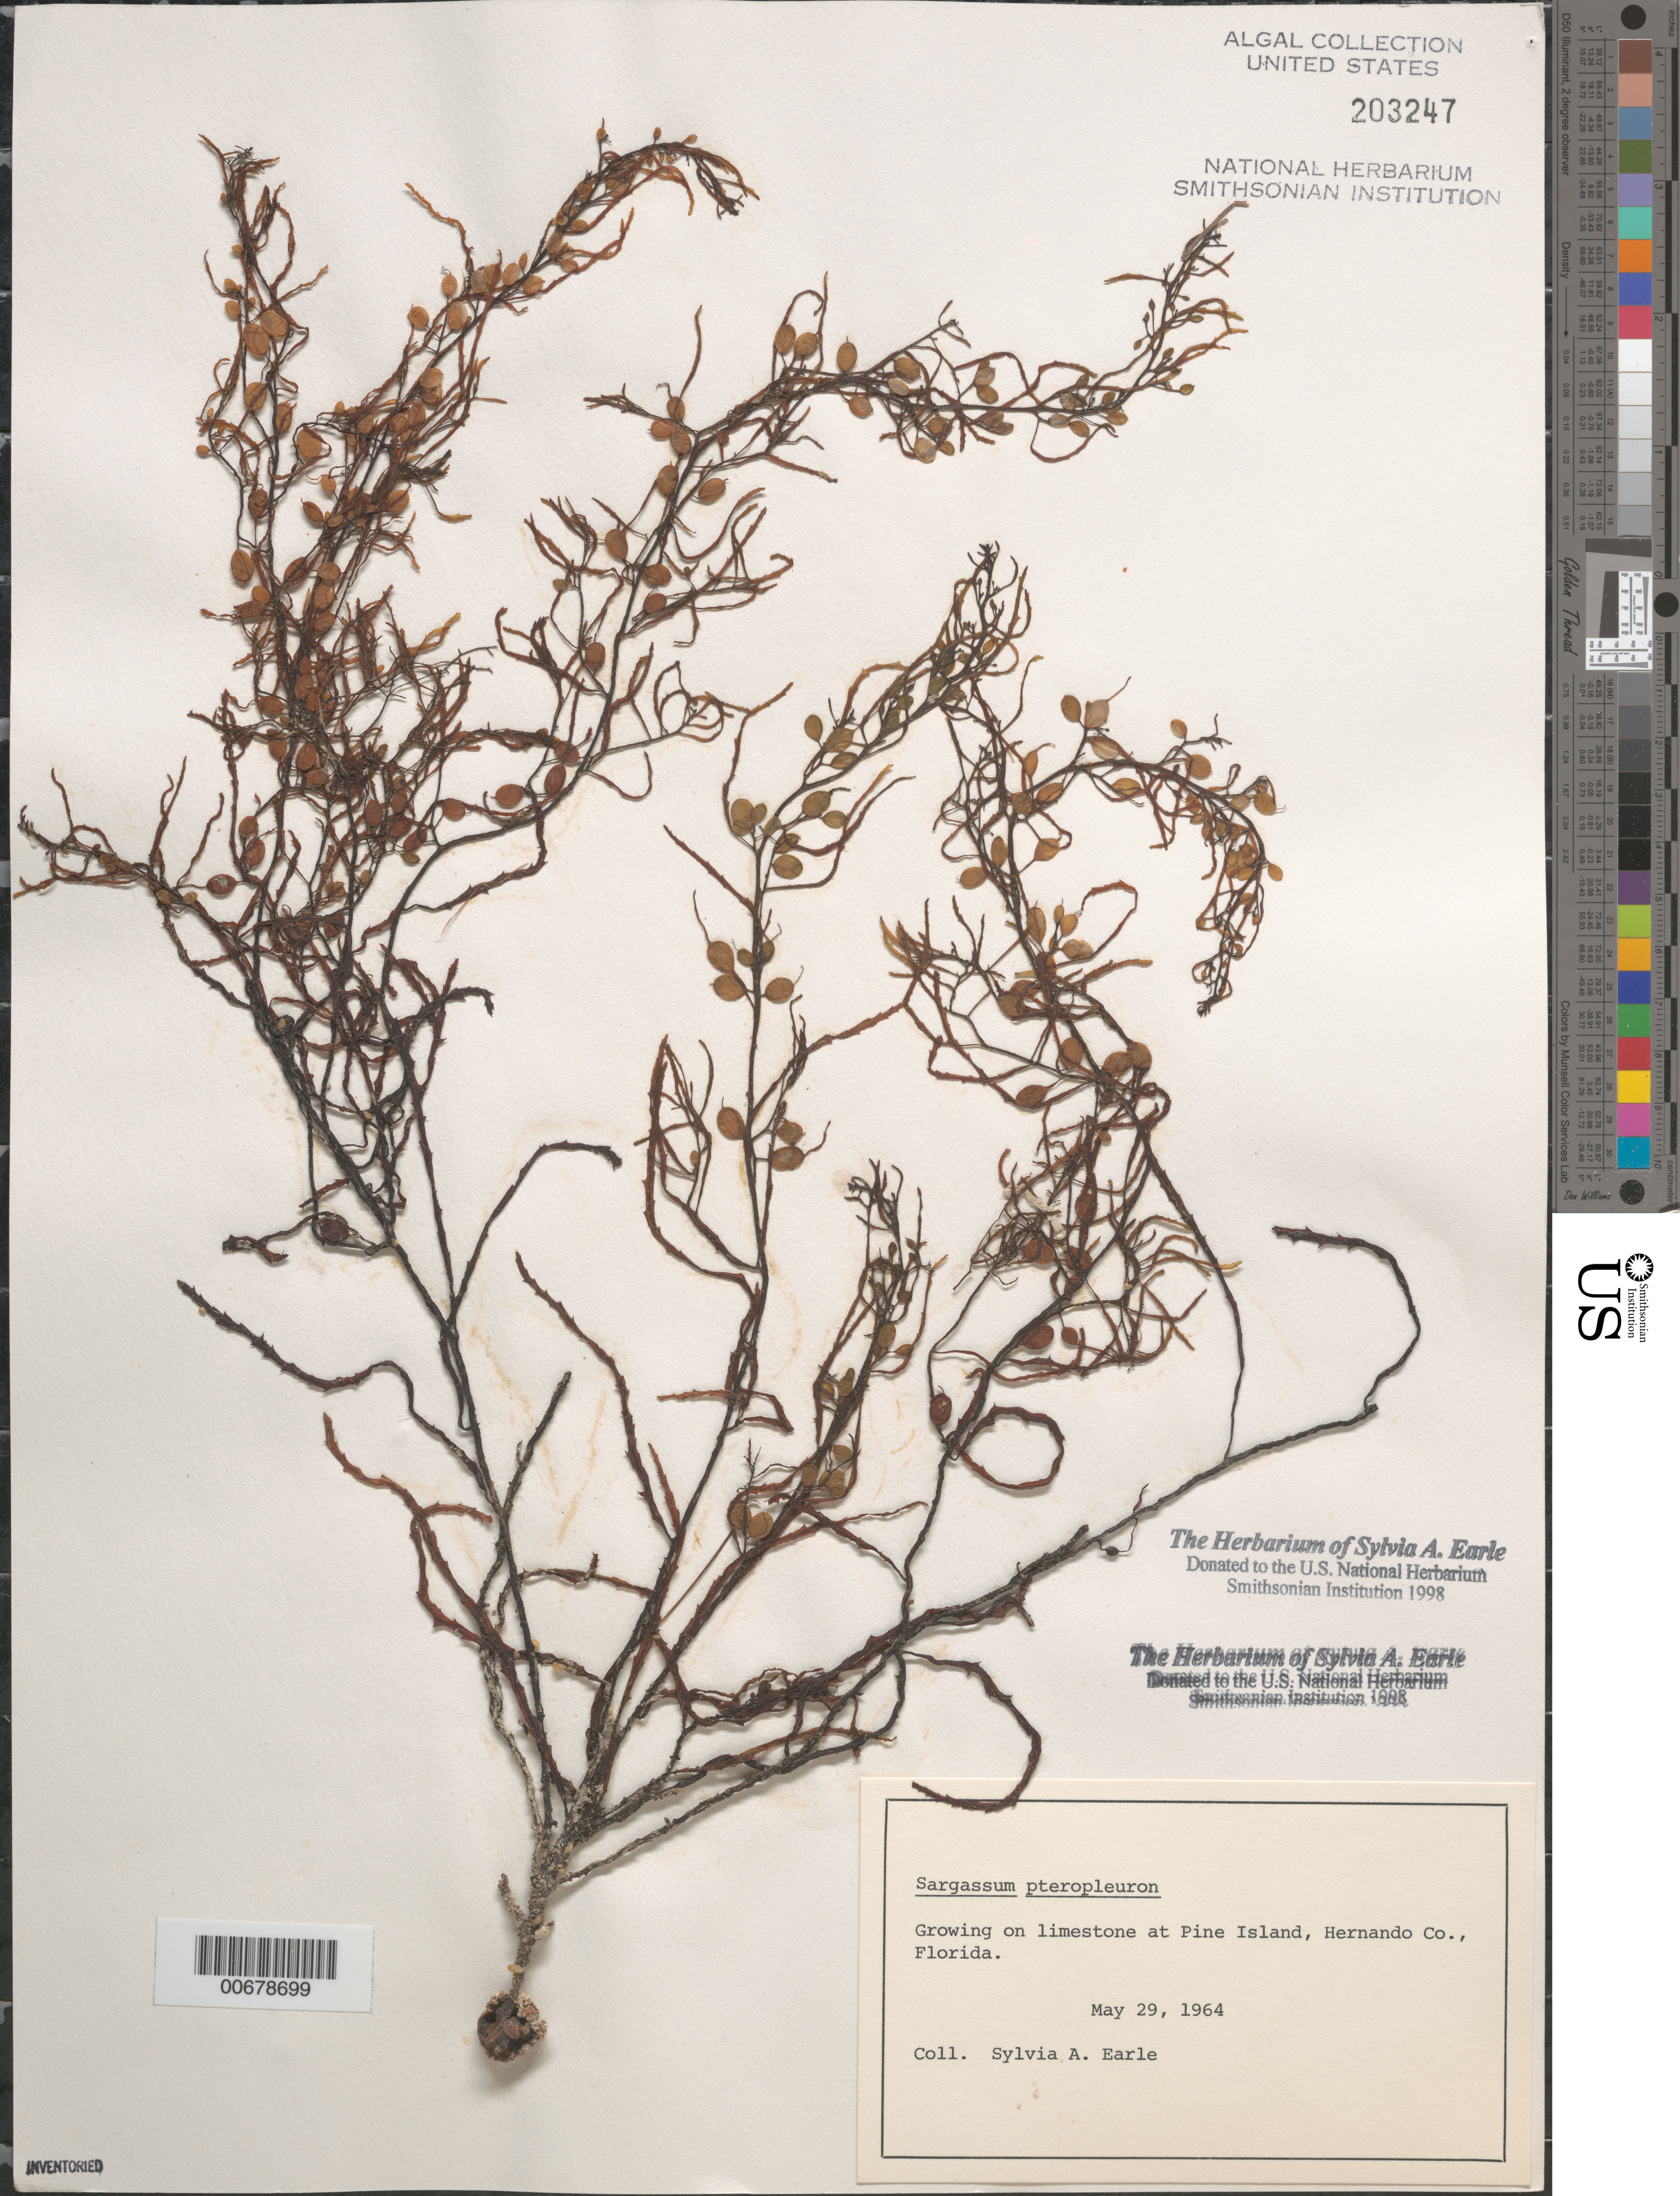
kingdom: Chromista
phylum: Ochrophyta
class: Phaeophyceae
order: Fucales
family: Sargassaceae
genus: Sargassum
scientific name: Sargassum pteropleuron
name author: Grunow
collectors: S. A. Earle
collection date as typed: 29 May 1964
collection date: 1964-05-29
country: United States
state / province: Florida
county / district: Hernando County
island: Pine Island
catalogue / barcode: US 203247